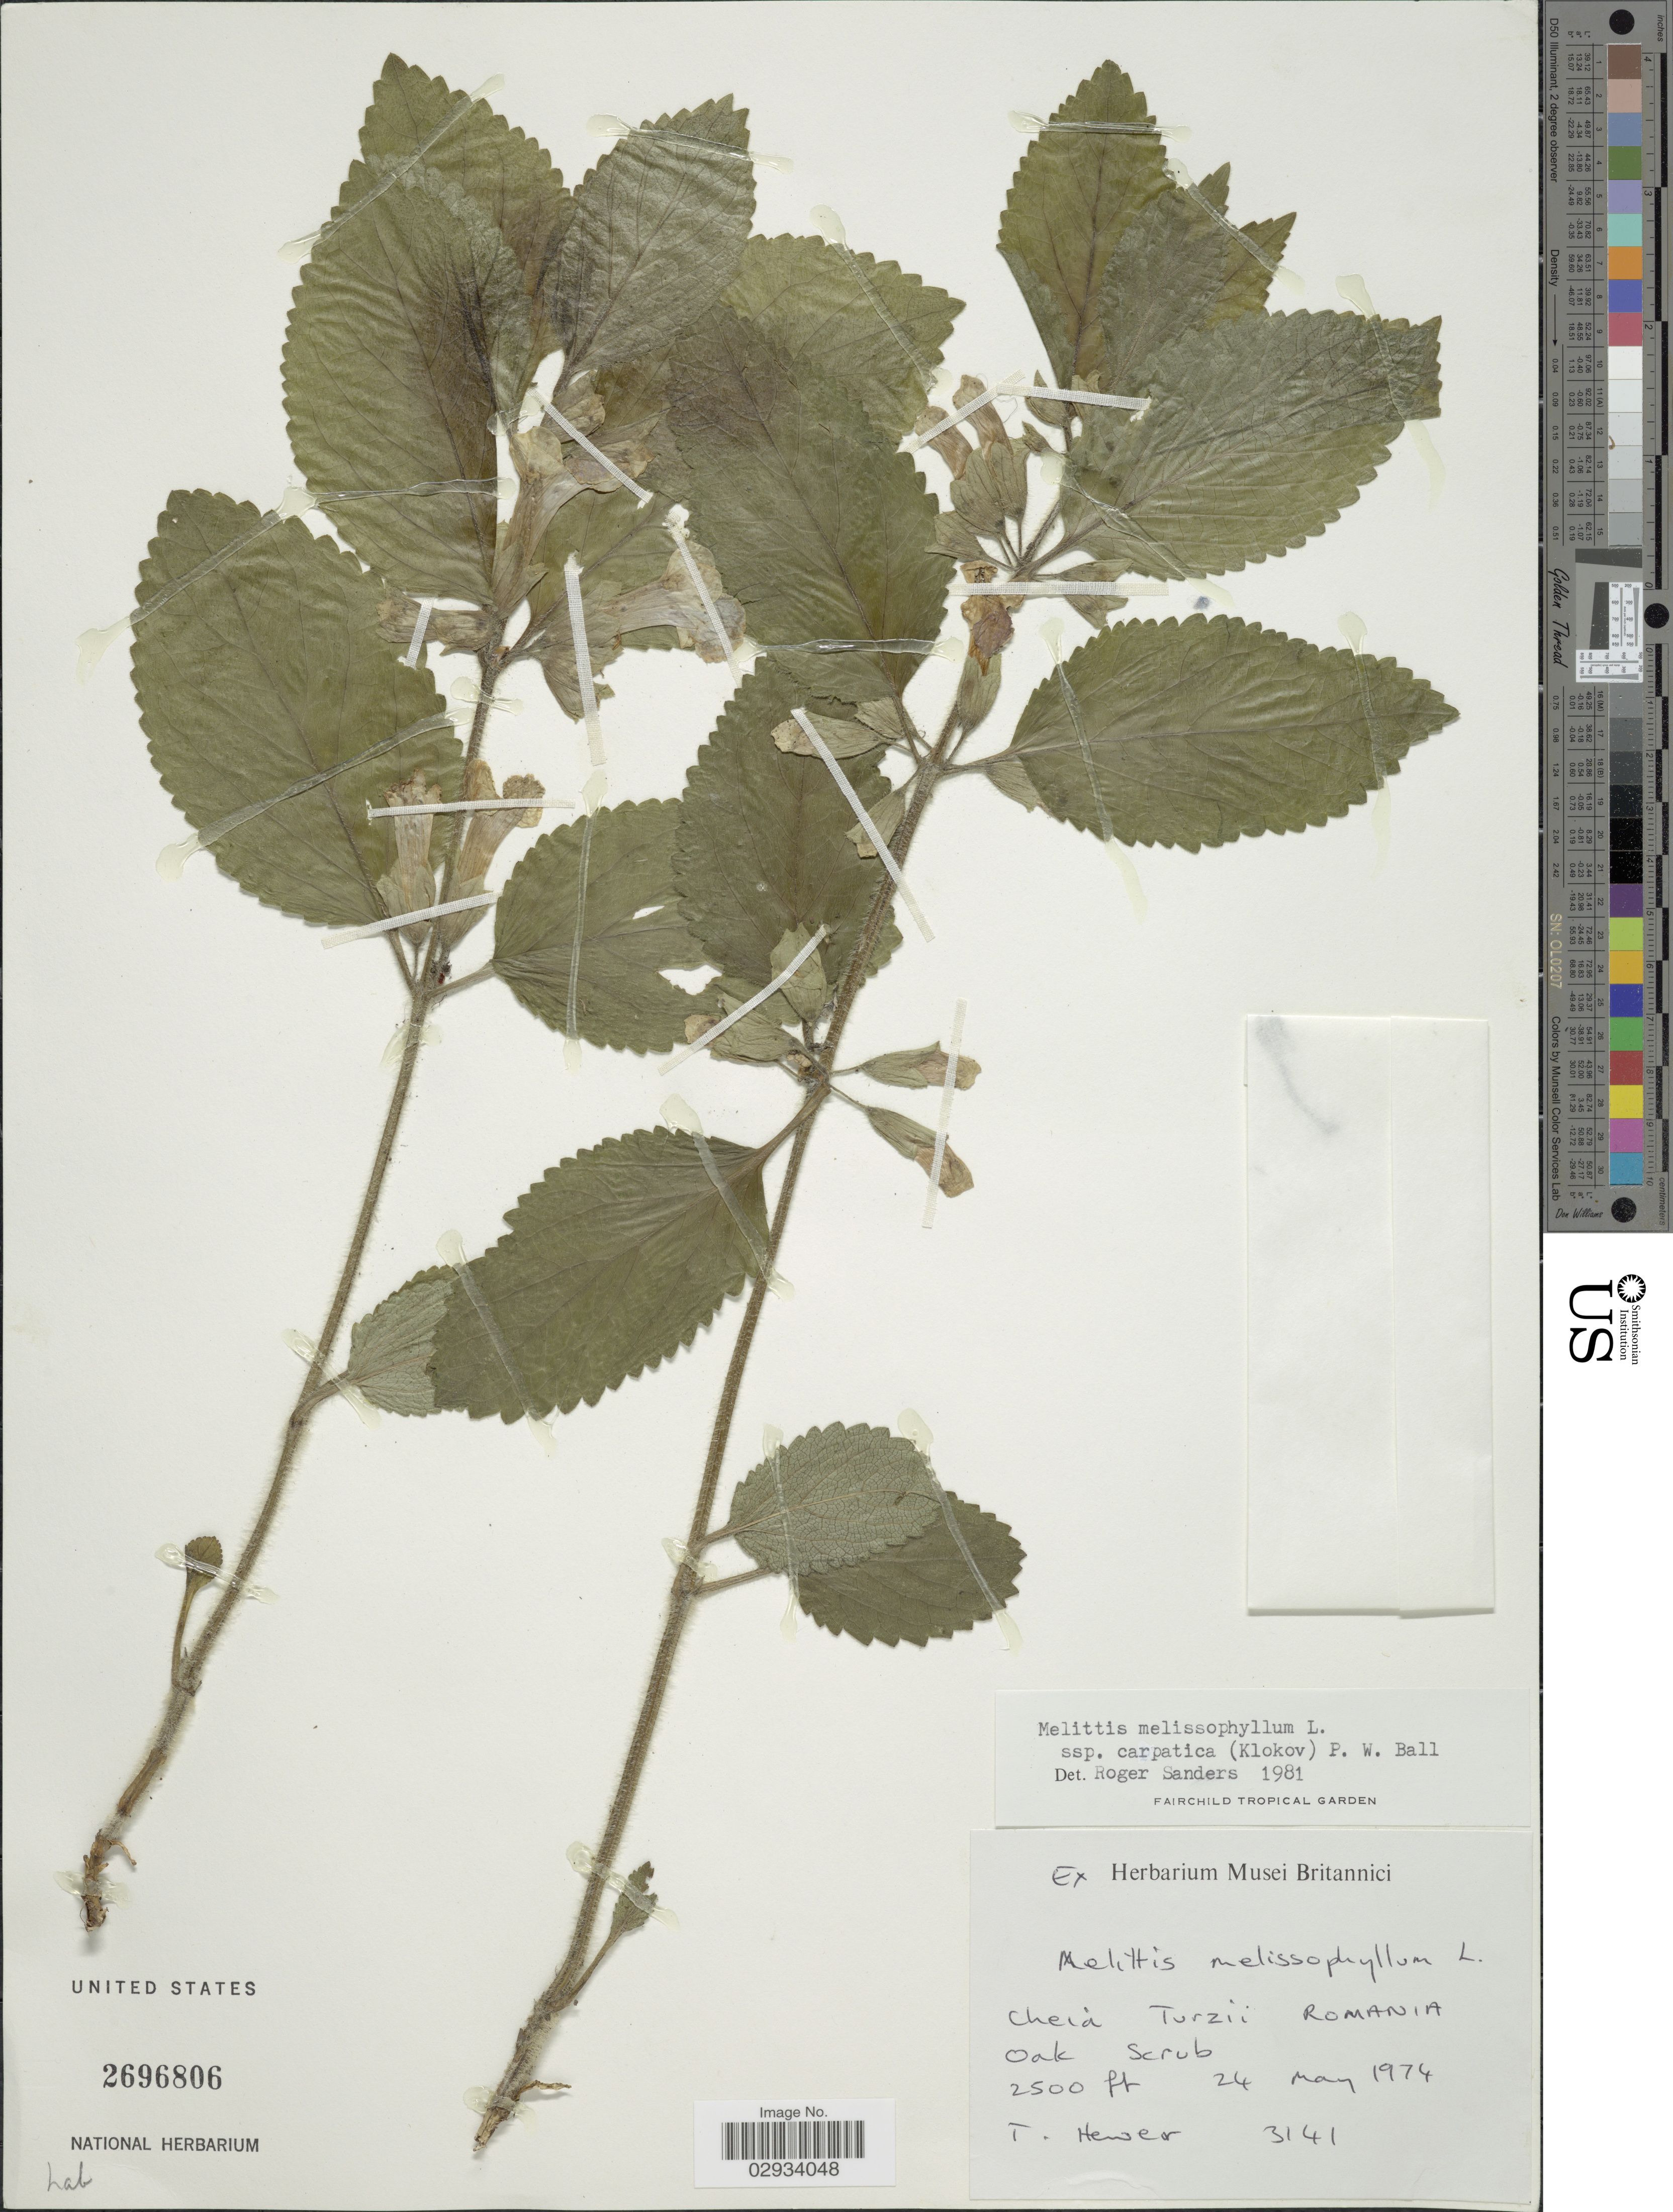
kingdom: Plantae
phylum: Tracheophyta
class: Magnoliopsida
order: Lamiales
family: Lamiaceae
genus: Melittis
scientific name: Melittis melissophyllum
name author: L.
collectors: T. Hewer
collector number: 3141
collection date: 1974-05-24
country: Romania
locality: Cheia Turzii, Romania, Oak Scrub.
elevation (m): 762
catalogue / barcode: US 2696806